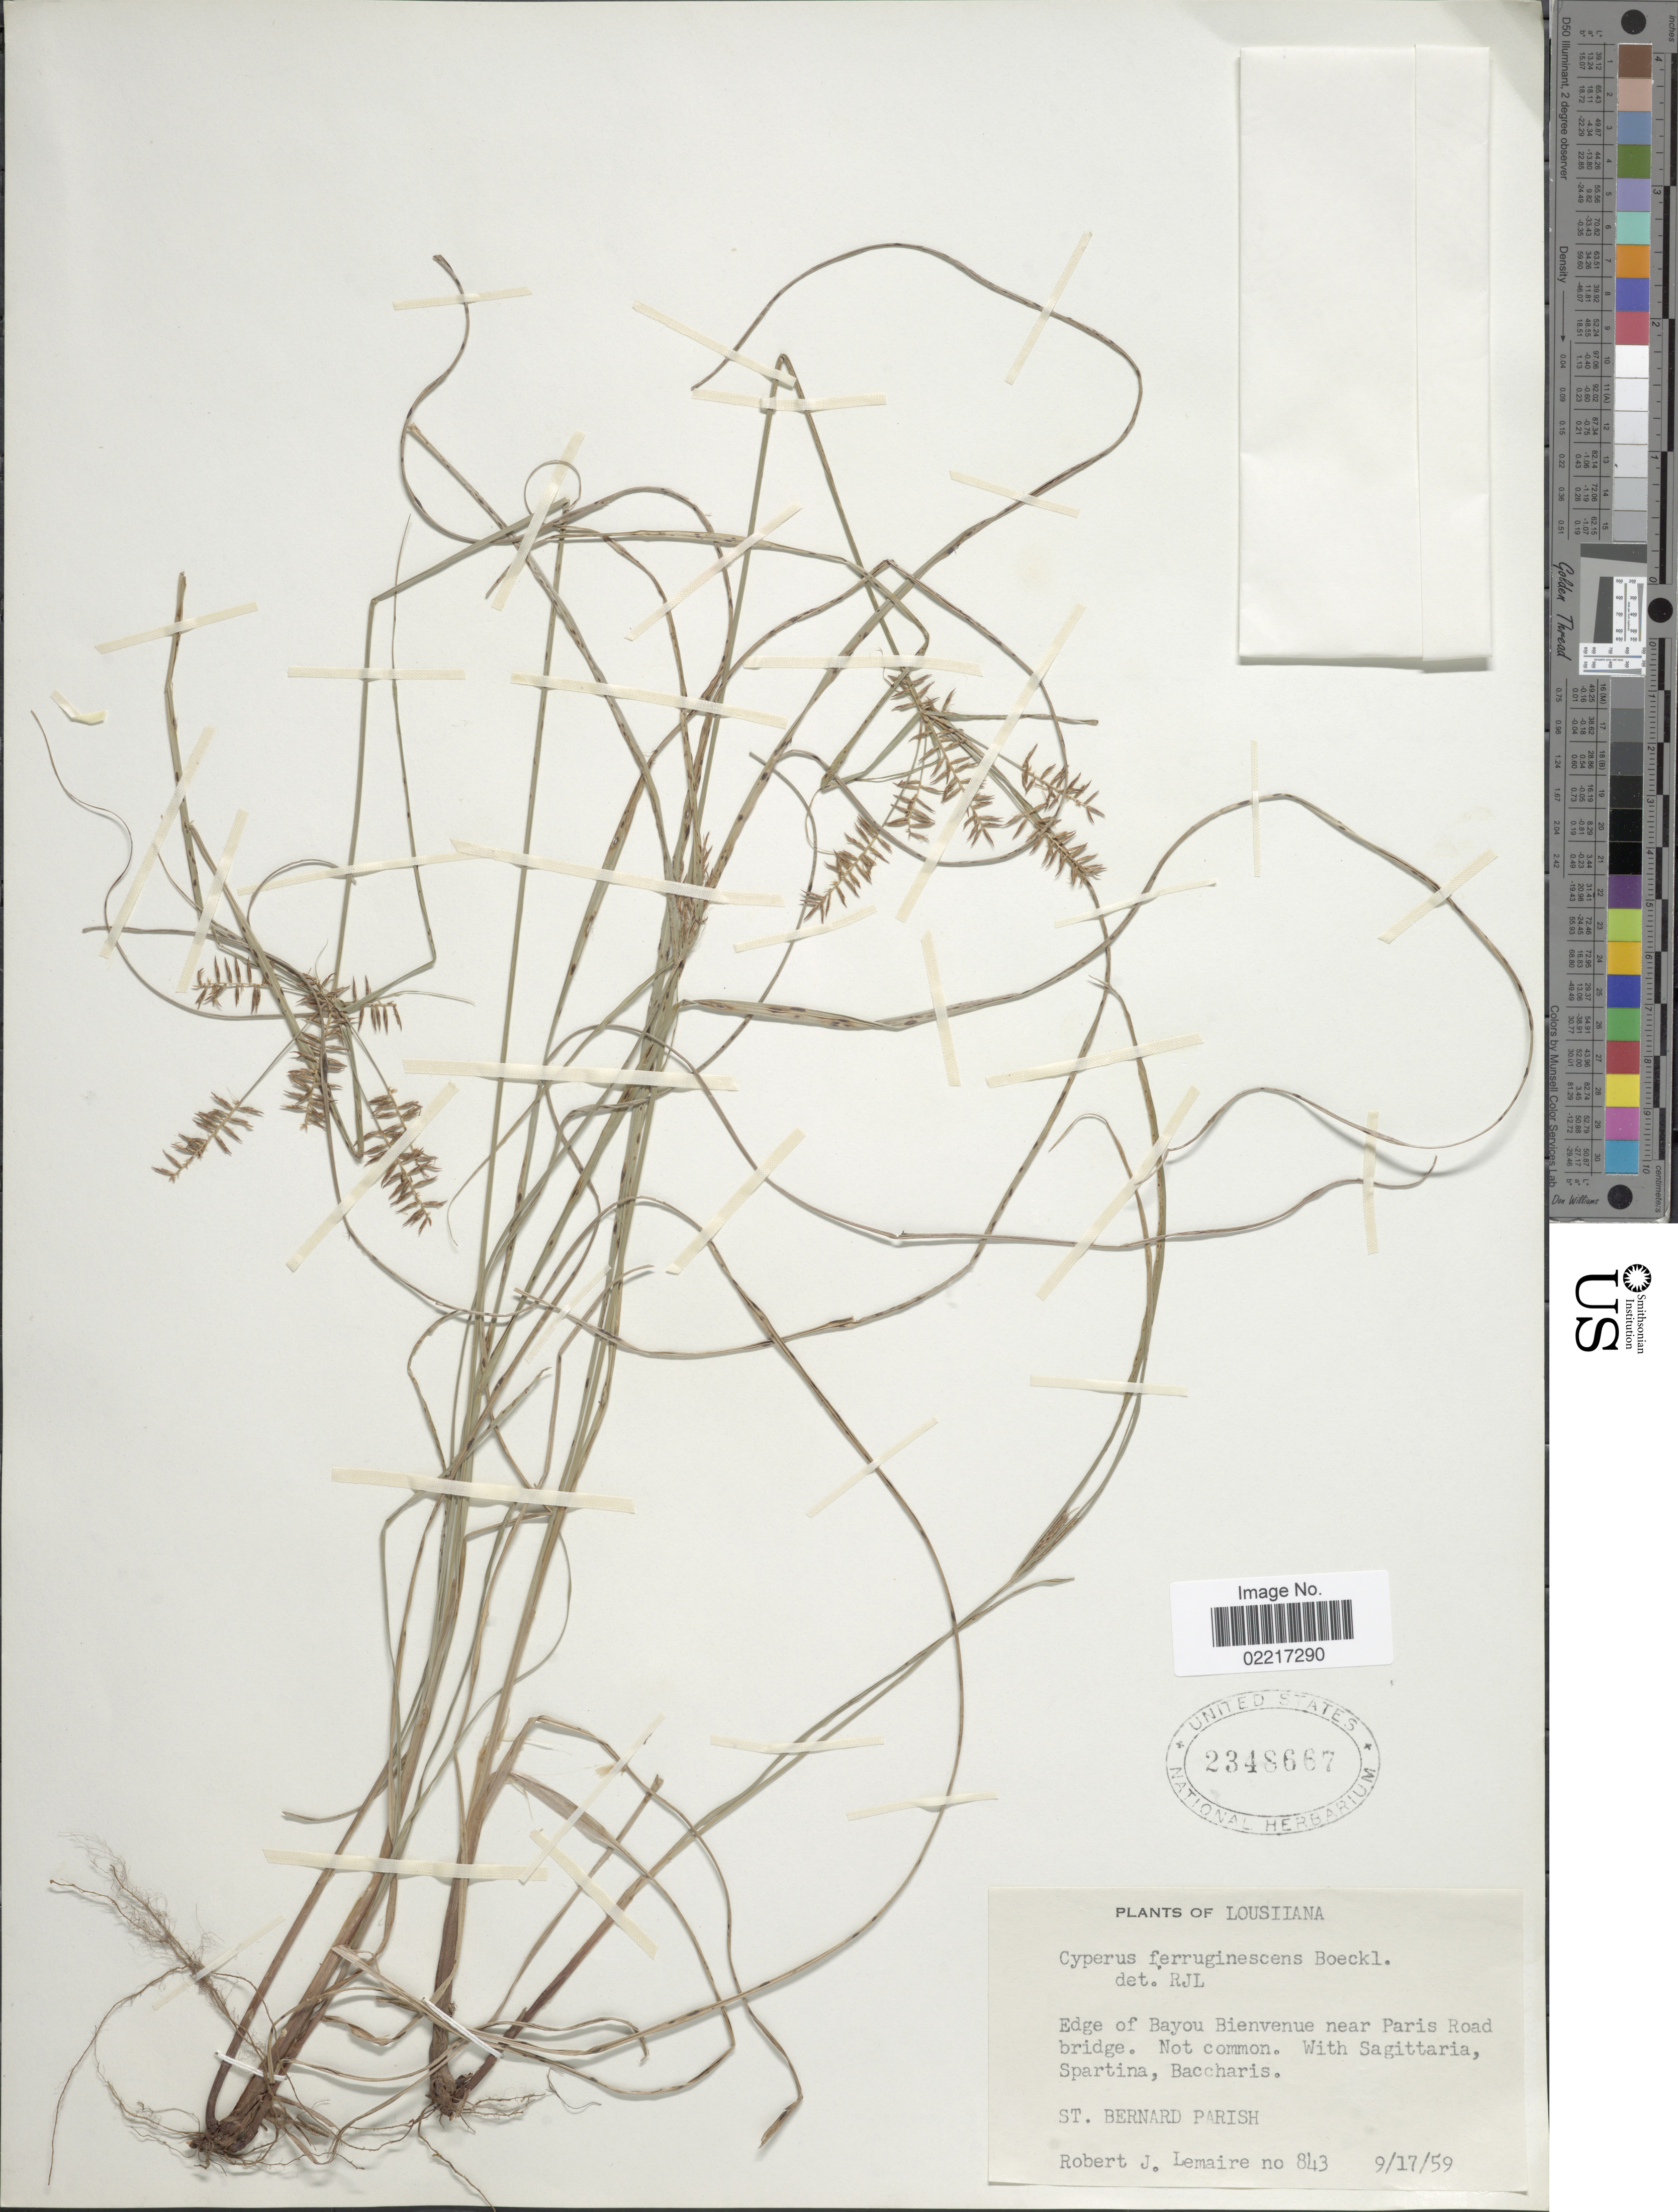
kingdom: Plantae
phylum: Tracheophyta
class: Liliopsida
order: Poales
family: Cyperaceae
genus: Cyperus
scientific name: Cyperus odoratus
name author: L.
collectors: R. J. Lemaire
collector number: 843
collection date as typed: Transcribed d/m/y: 17/9/59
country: United States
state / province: Louisiana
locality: Edge of Bayou Bienvenue near Paris Road bridge. St. Bernard Parish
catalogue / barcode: US 2348667